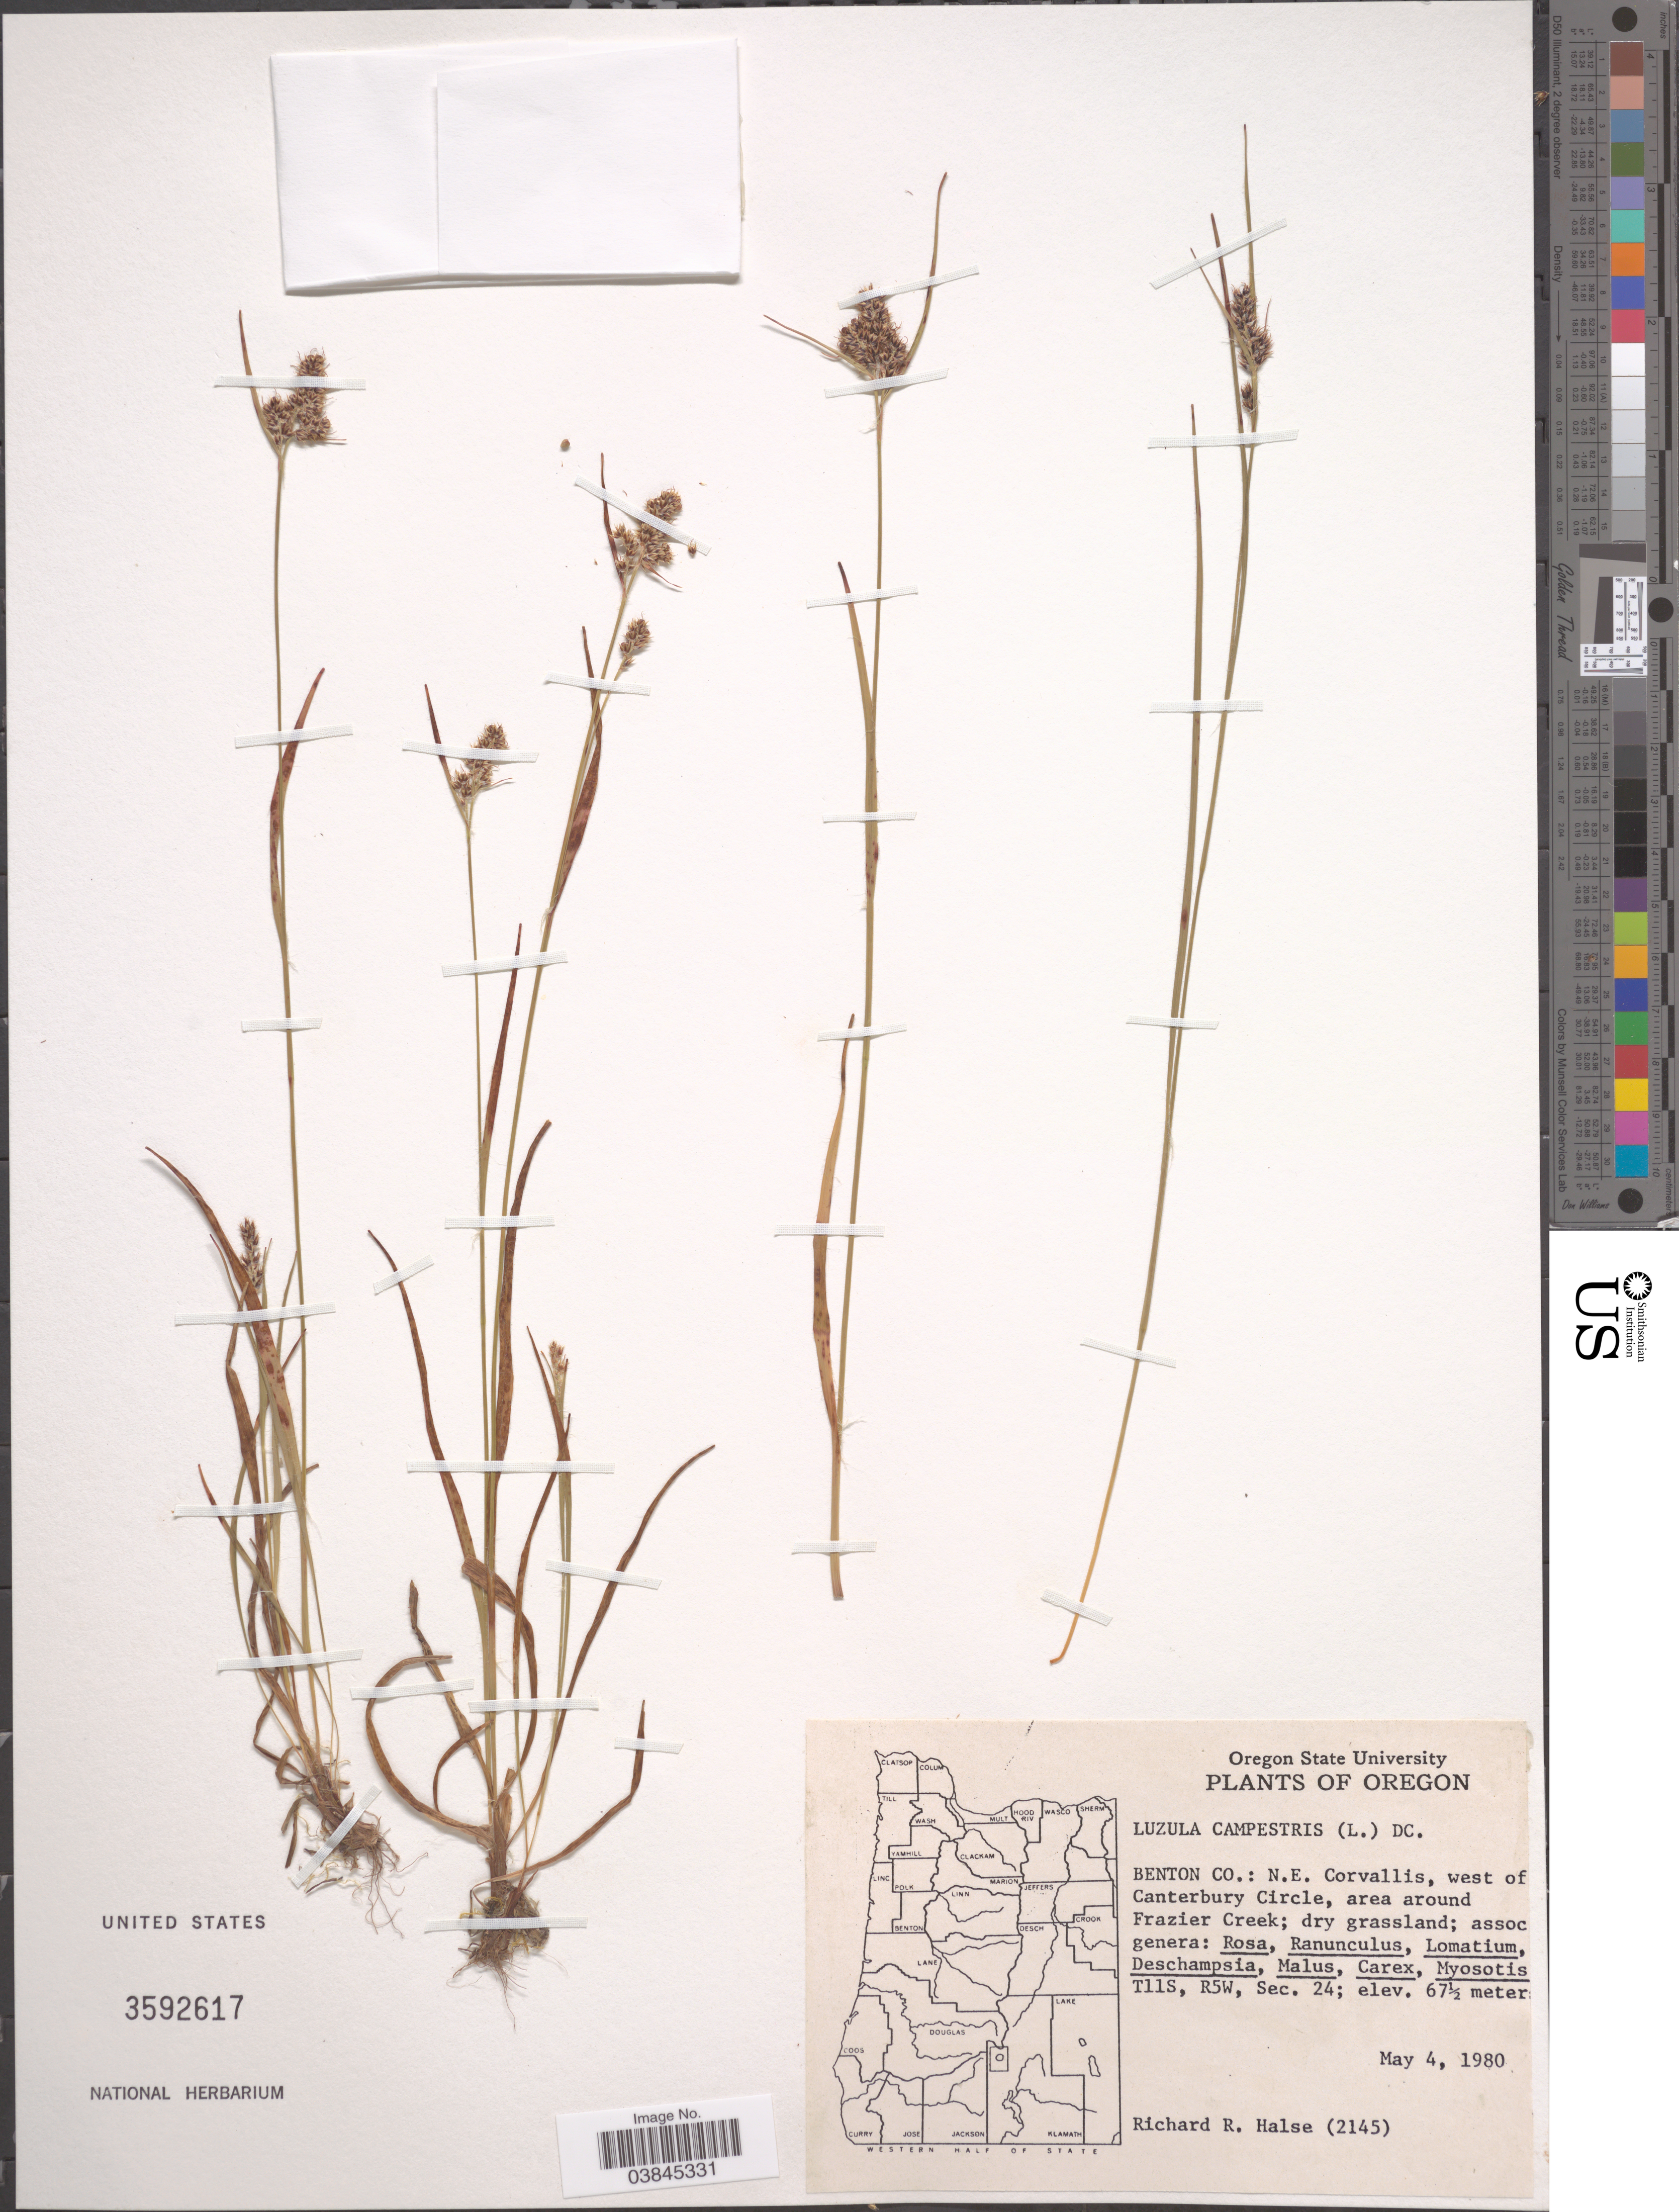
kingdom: Plantae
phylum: Tracheophyta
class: Liliopsida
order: Poales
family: Juncaceae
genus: Luzula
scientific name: Luzula campestris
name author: (L.) DC.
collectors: R. Halse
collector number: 2145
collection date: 1980-05-04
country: United States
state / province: Oregon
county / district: Benton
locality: Benton Co.: N.E. Corvallis, west of Canterbury Circle, area around Frazier Creek. T11S, R5W, Sec. 24.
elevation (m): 67.5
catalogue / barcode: US 3592617